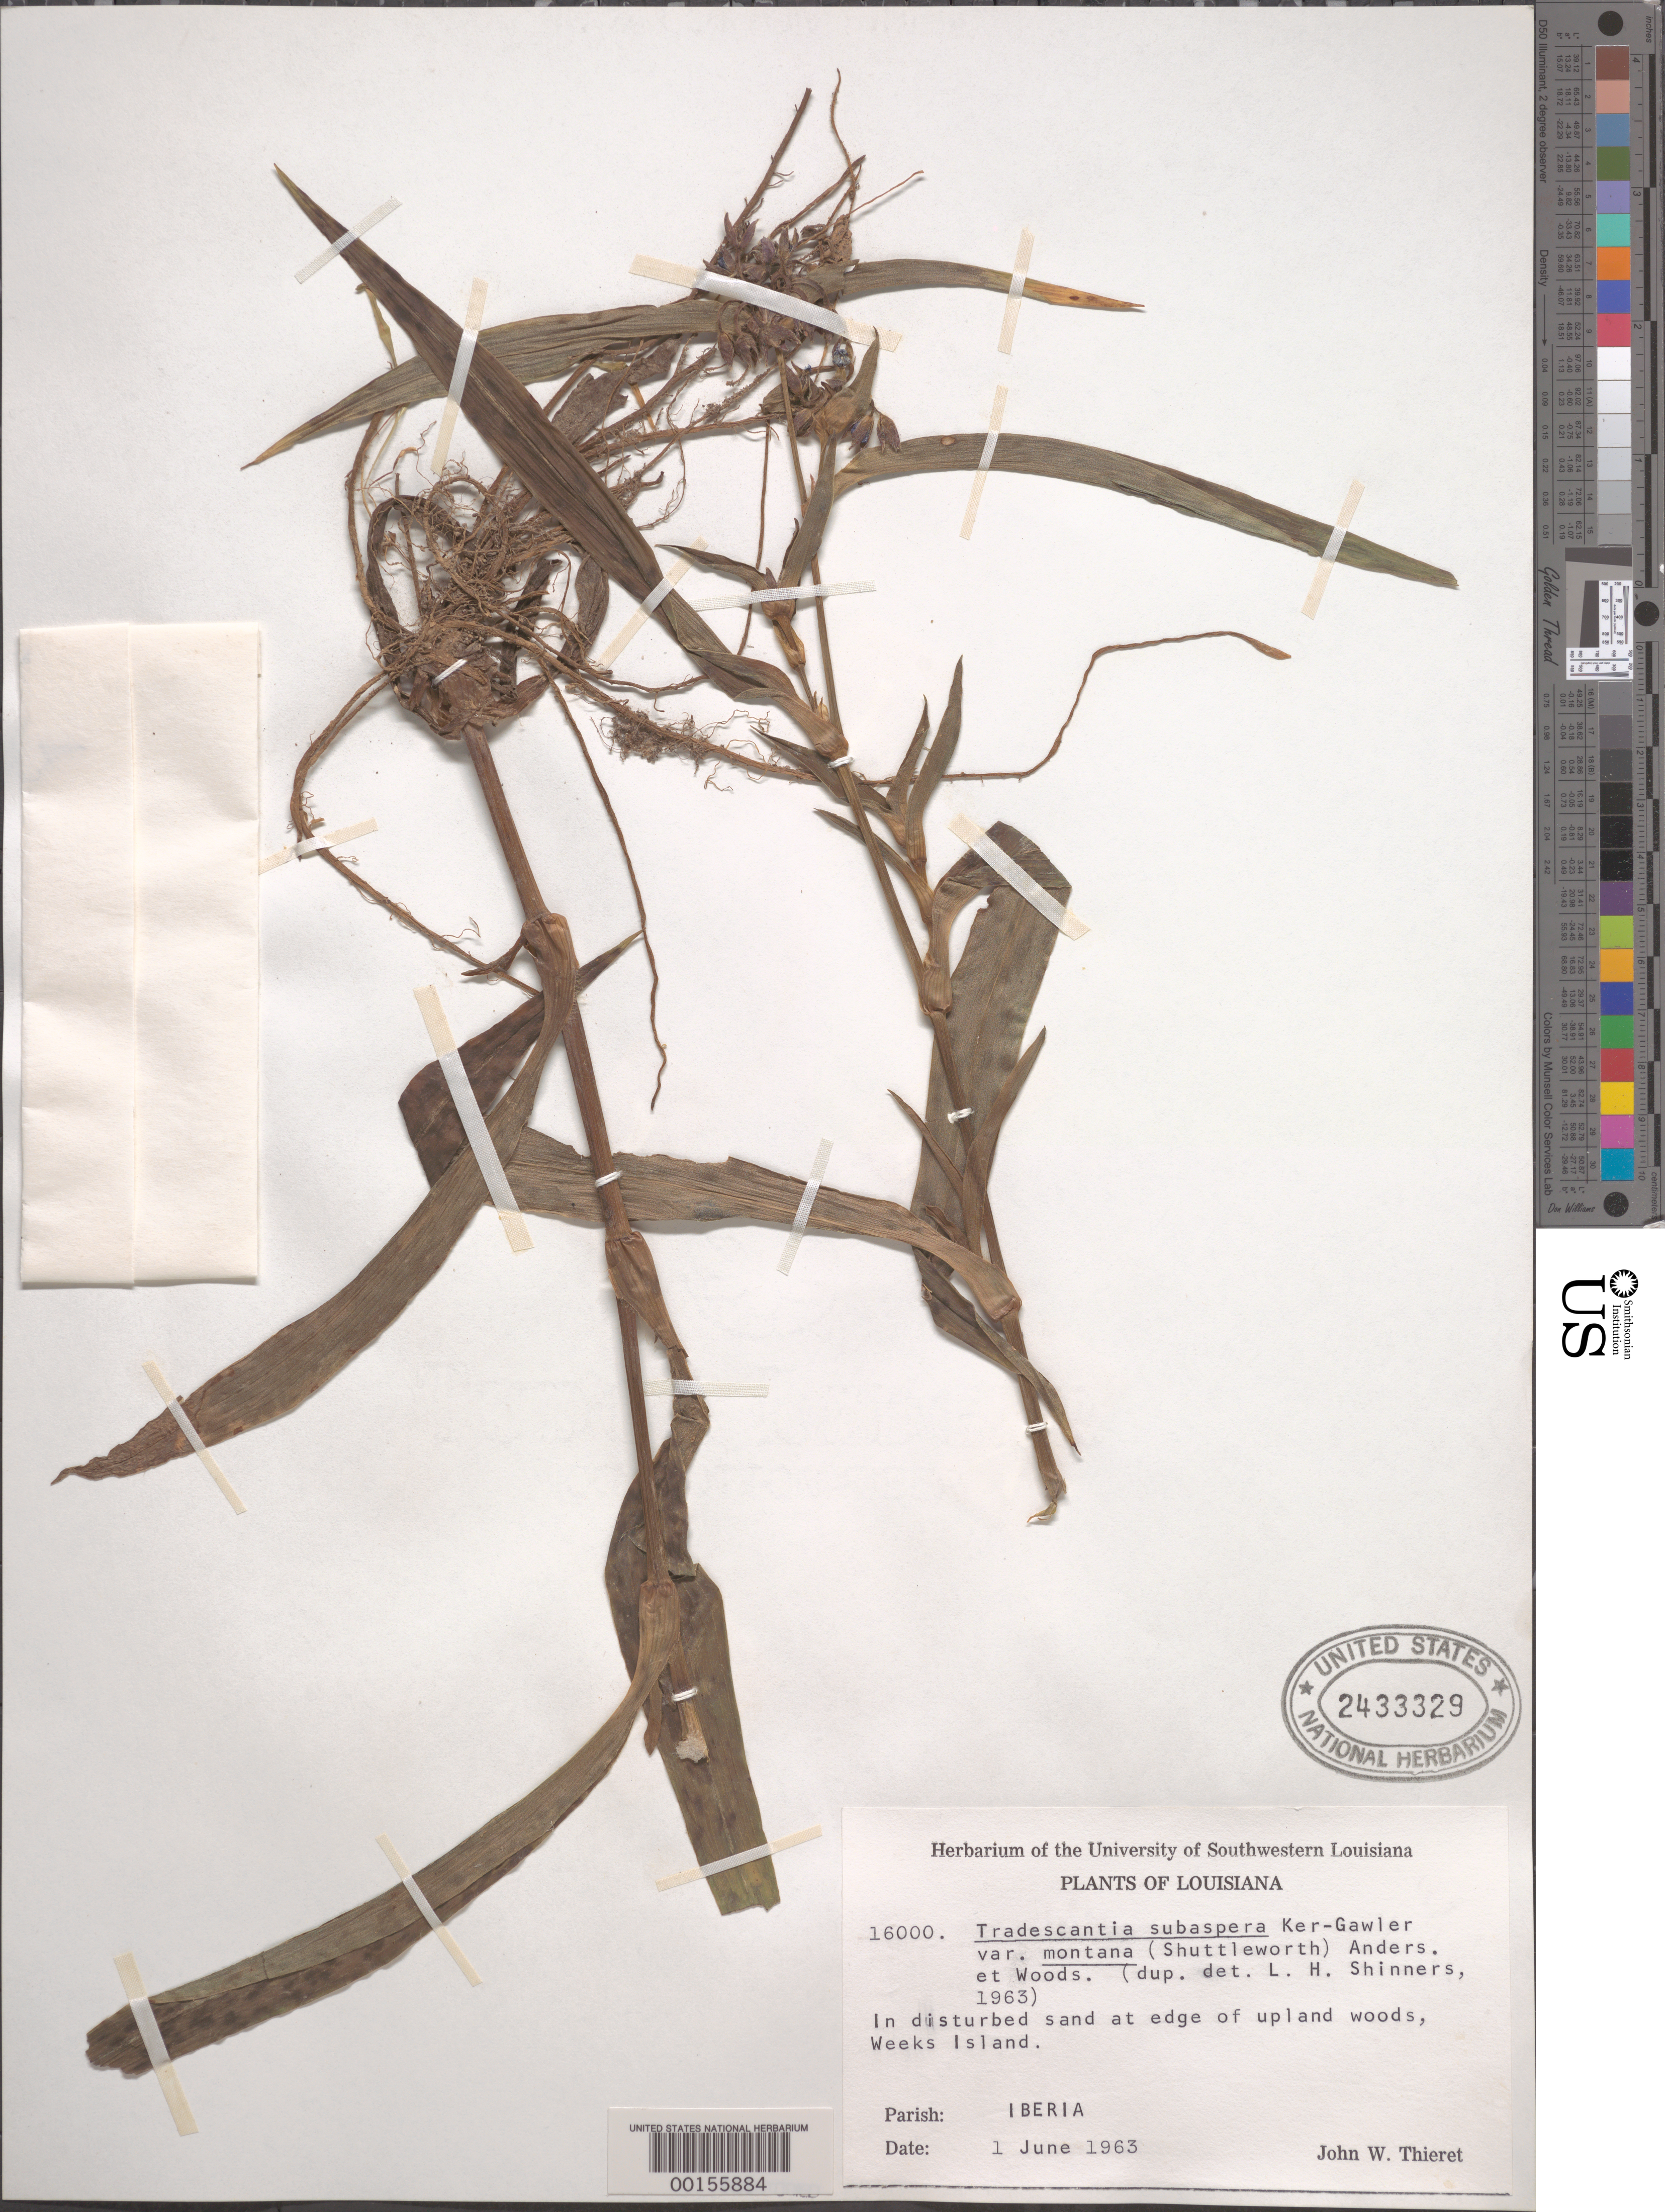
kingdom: Plantae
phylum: Tracheophyta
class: Liliopsida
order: Commelinales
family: Commelinaceae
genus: Tradescantia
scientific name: Tradescantia subaspera var. montana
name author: (Shuttlew. ex Small & Vail) E.S. Anderson & Woodson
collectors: J. W. Thieret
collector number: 16000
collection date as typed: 01 Jun 1963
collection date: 1963-06-01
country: United States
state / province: Louisiana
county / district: Iberia Parish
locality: Weeks island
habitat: Disturbed sand, edge of upland woods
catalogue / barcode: US 2433329